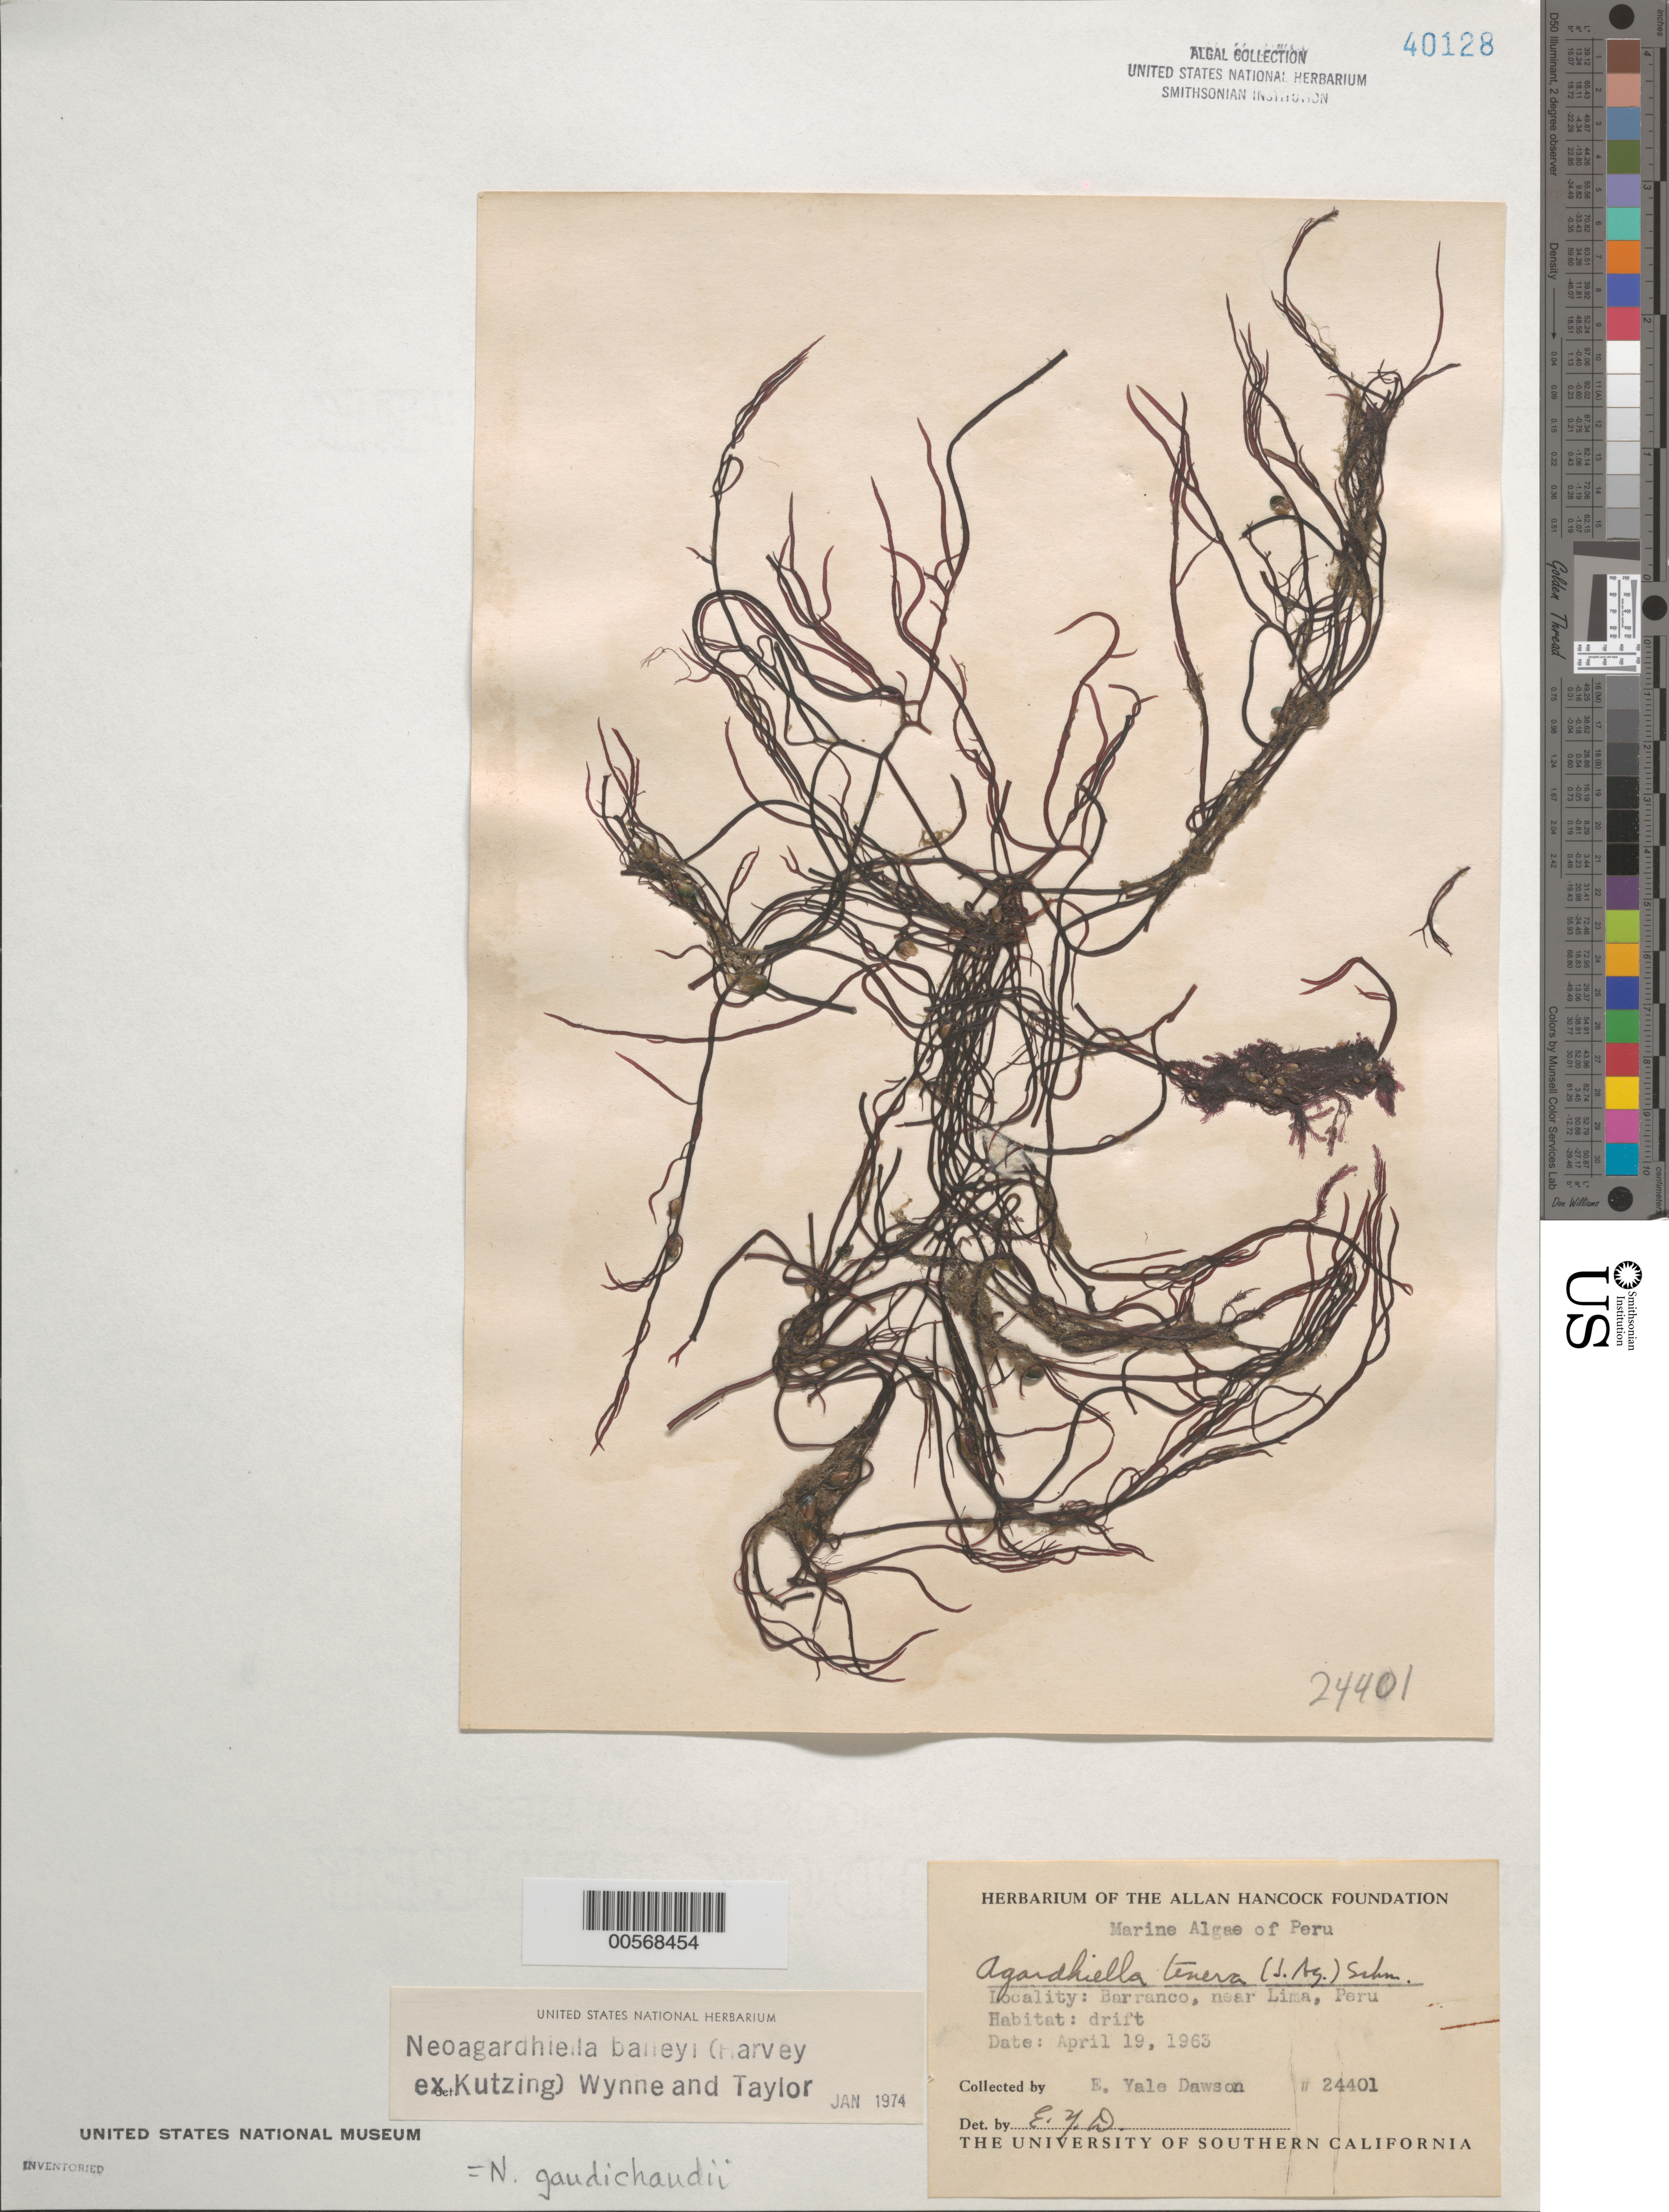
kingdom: Plantae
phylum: Rhodophyta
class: Florideophyceae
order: Gigartinales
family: Solieriaceae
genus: Sarcodiotheca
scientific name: Sarcodiotheca gaudichaudii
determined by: Algae name updating Project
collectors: E. Y. Dawson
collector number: EYD 24401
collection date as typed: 19 Apr 1963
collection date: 1963-04-19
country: Peru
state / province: Lima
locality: Barranco, near Lima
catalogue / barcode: US 40128